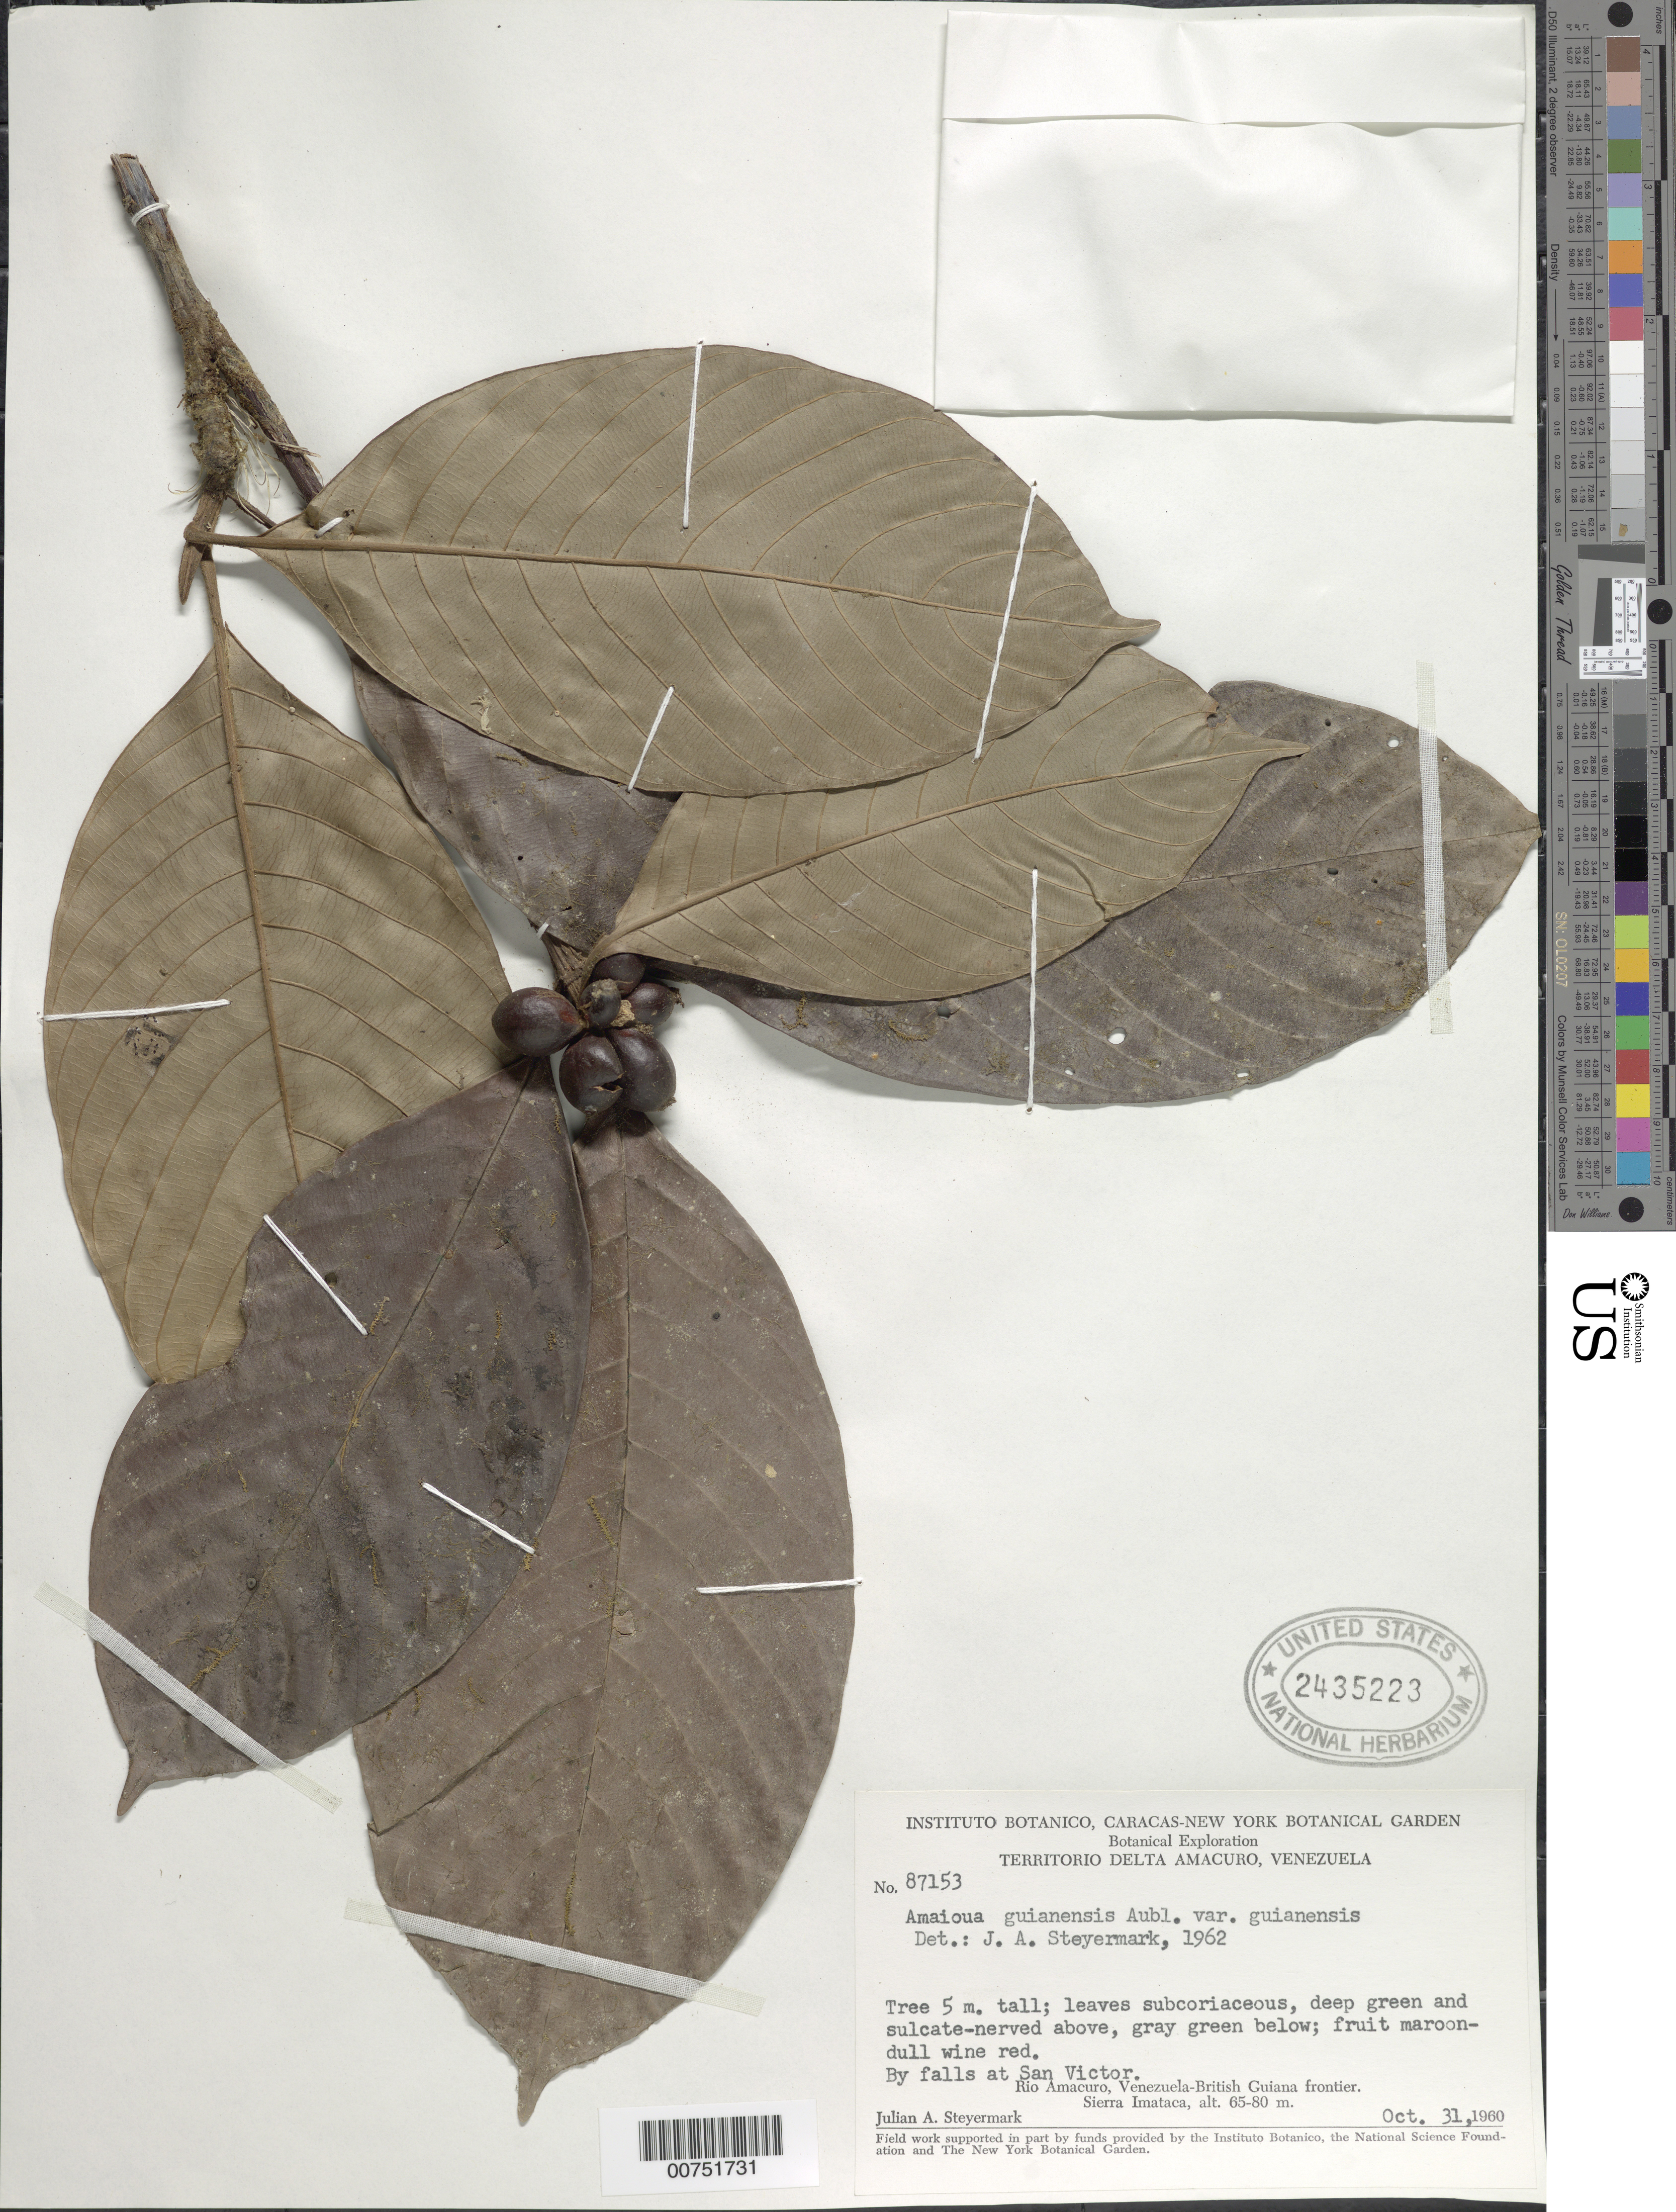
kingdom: Plantae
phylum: Tracheophyta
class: Magnoliopsida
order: Gentianales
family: Rubiaceae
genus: Amaioua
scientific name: Amaioua guianensis var. guianensis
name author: Aubl.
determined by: Steyermark, Julian A., (VEN)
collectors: J. Steyermark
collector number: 87153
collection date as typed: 31-Oct-60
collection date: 1960-10-31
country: Venezuela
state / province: Delta Amacuro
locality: San Victor, Río Amacuro, Venezuela-British Guiana frontier, Sierra Imataca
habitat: By falls at San Victor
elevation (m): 65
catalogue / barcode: US 2435223